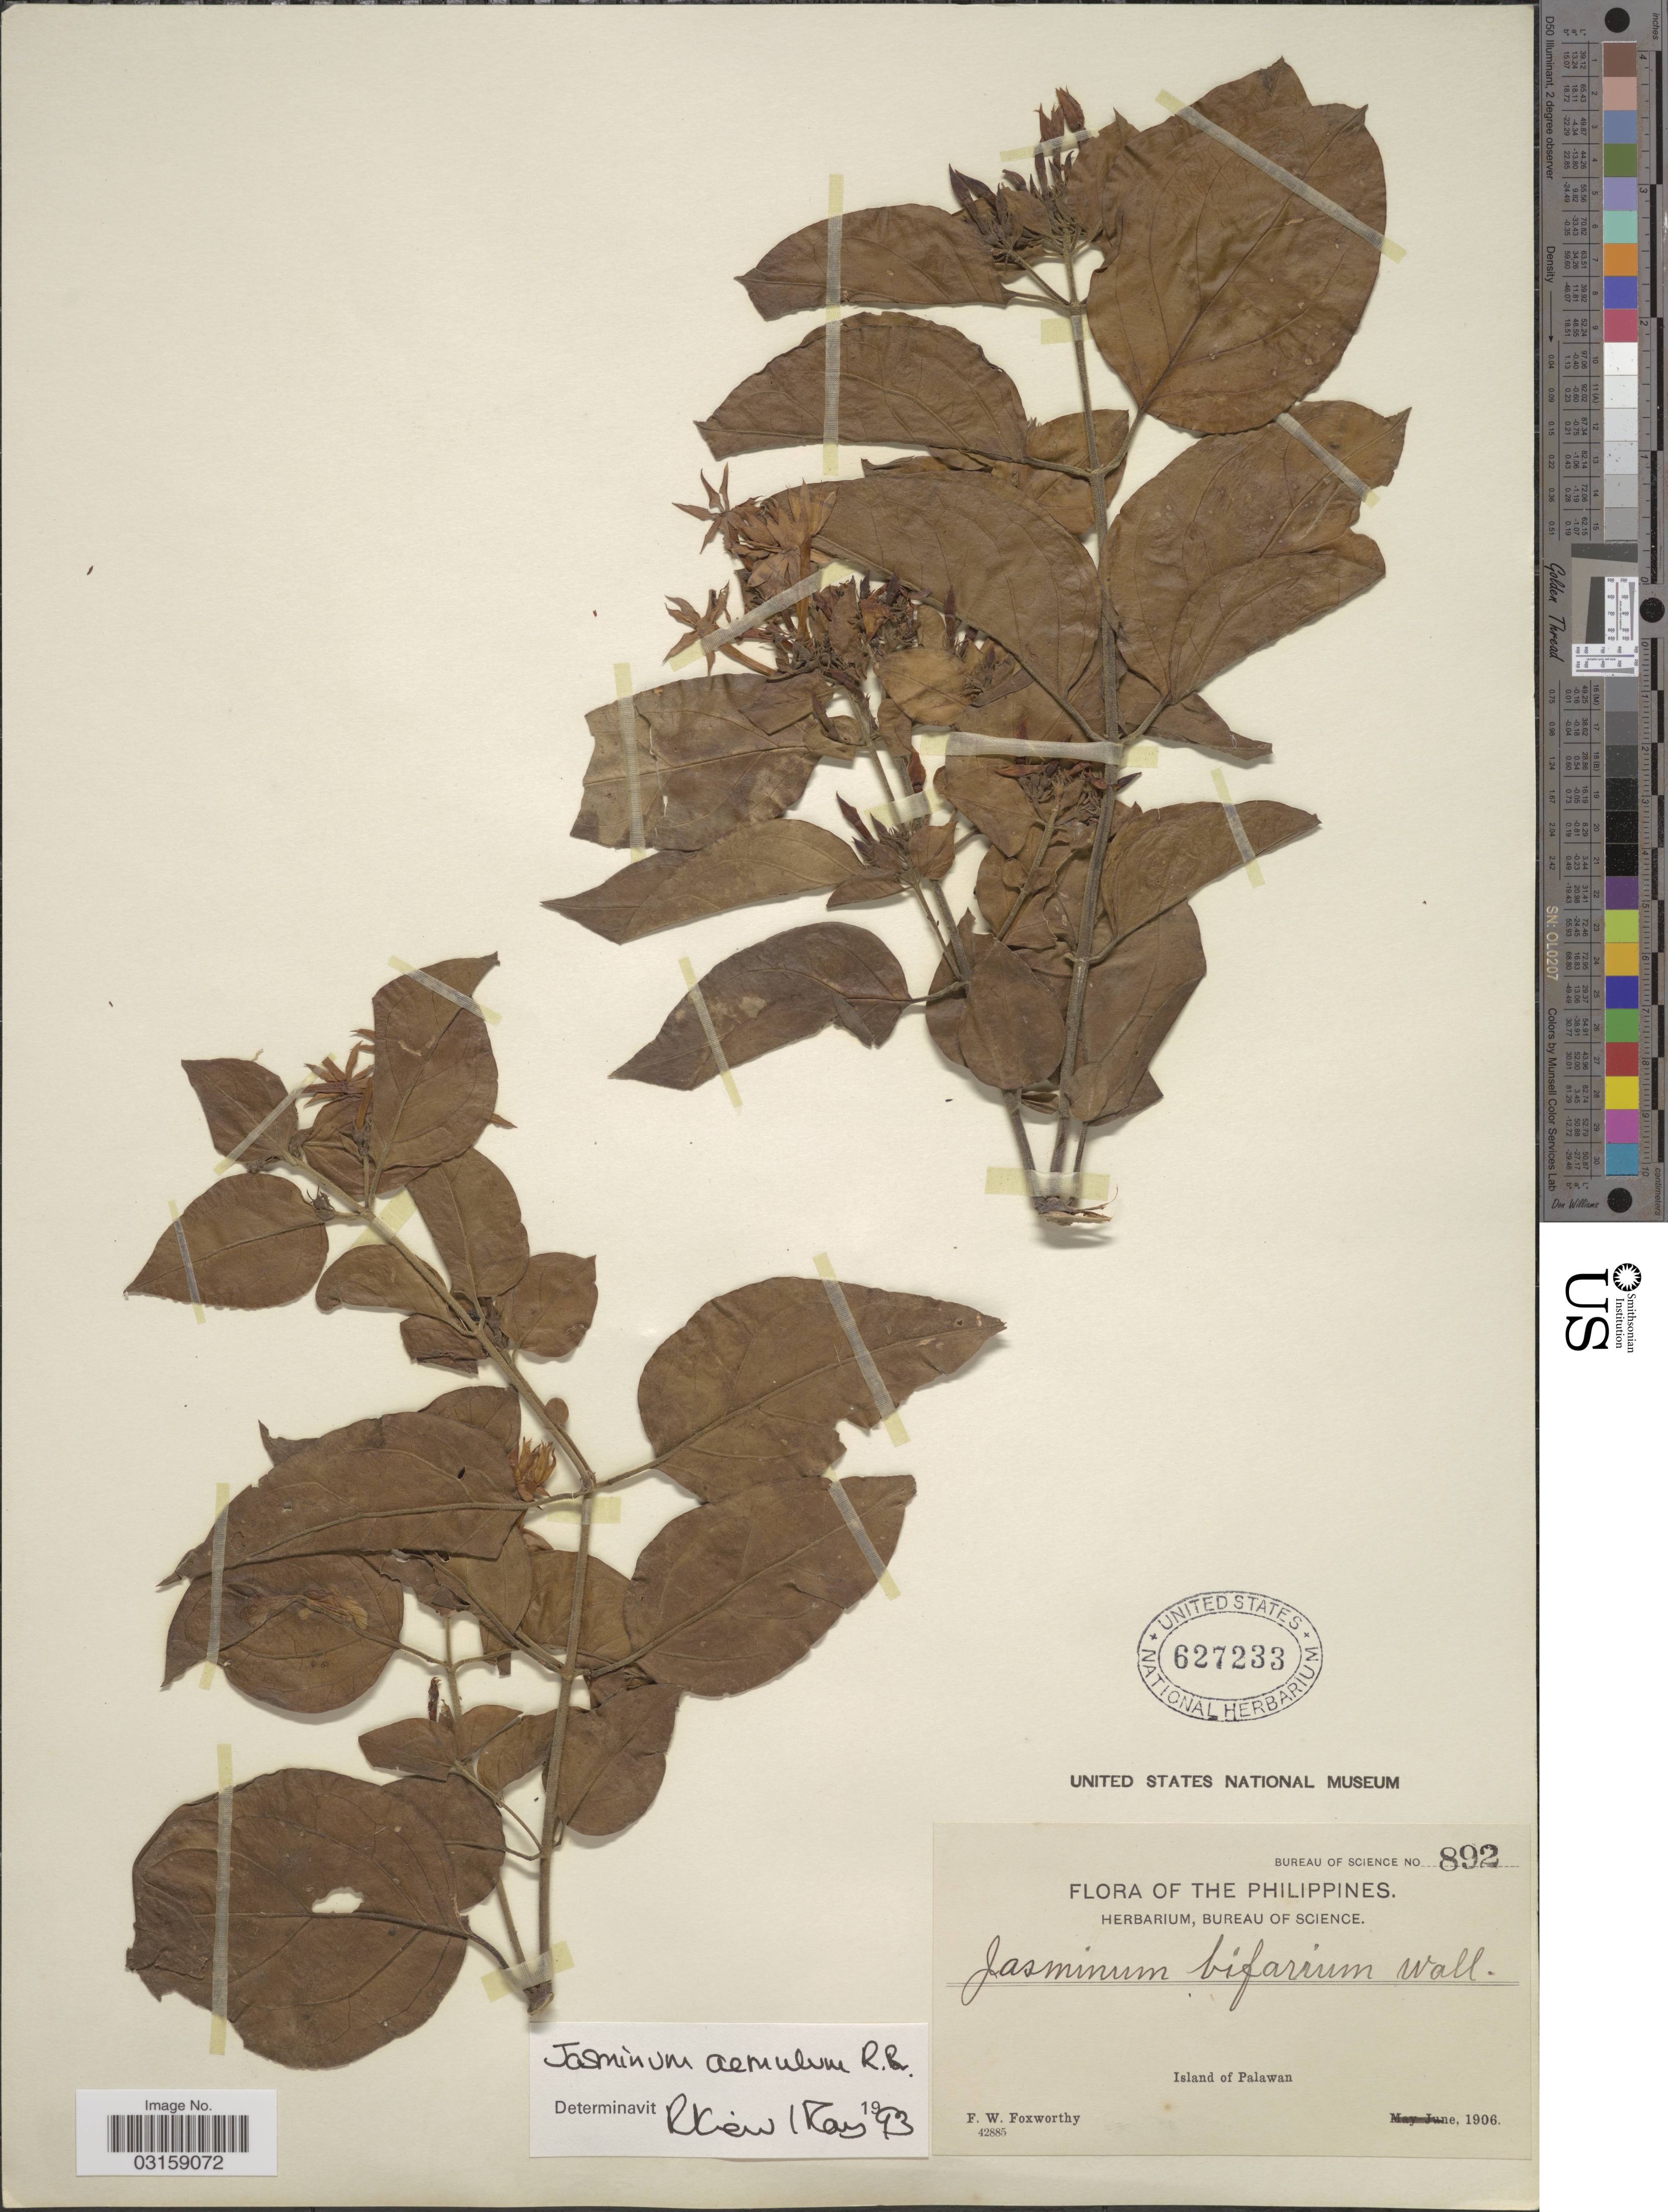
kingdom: Plantae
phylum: Tracheophyta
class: Magnoliopsida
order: Lamiales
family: Oleaceae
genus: Jasminum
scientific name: Jasminum elongatum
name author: (P.J. Bergius) Willd.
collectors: F. W. Foxworthy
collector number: Bureau of Science 892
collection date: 1906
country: Philippines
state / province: Mimaropa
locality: Island of Palawan.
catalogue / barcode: US 627233